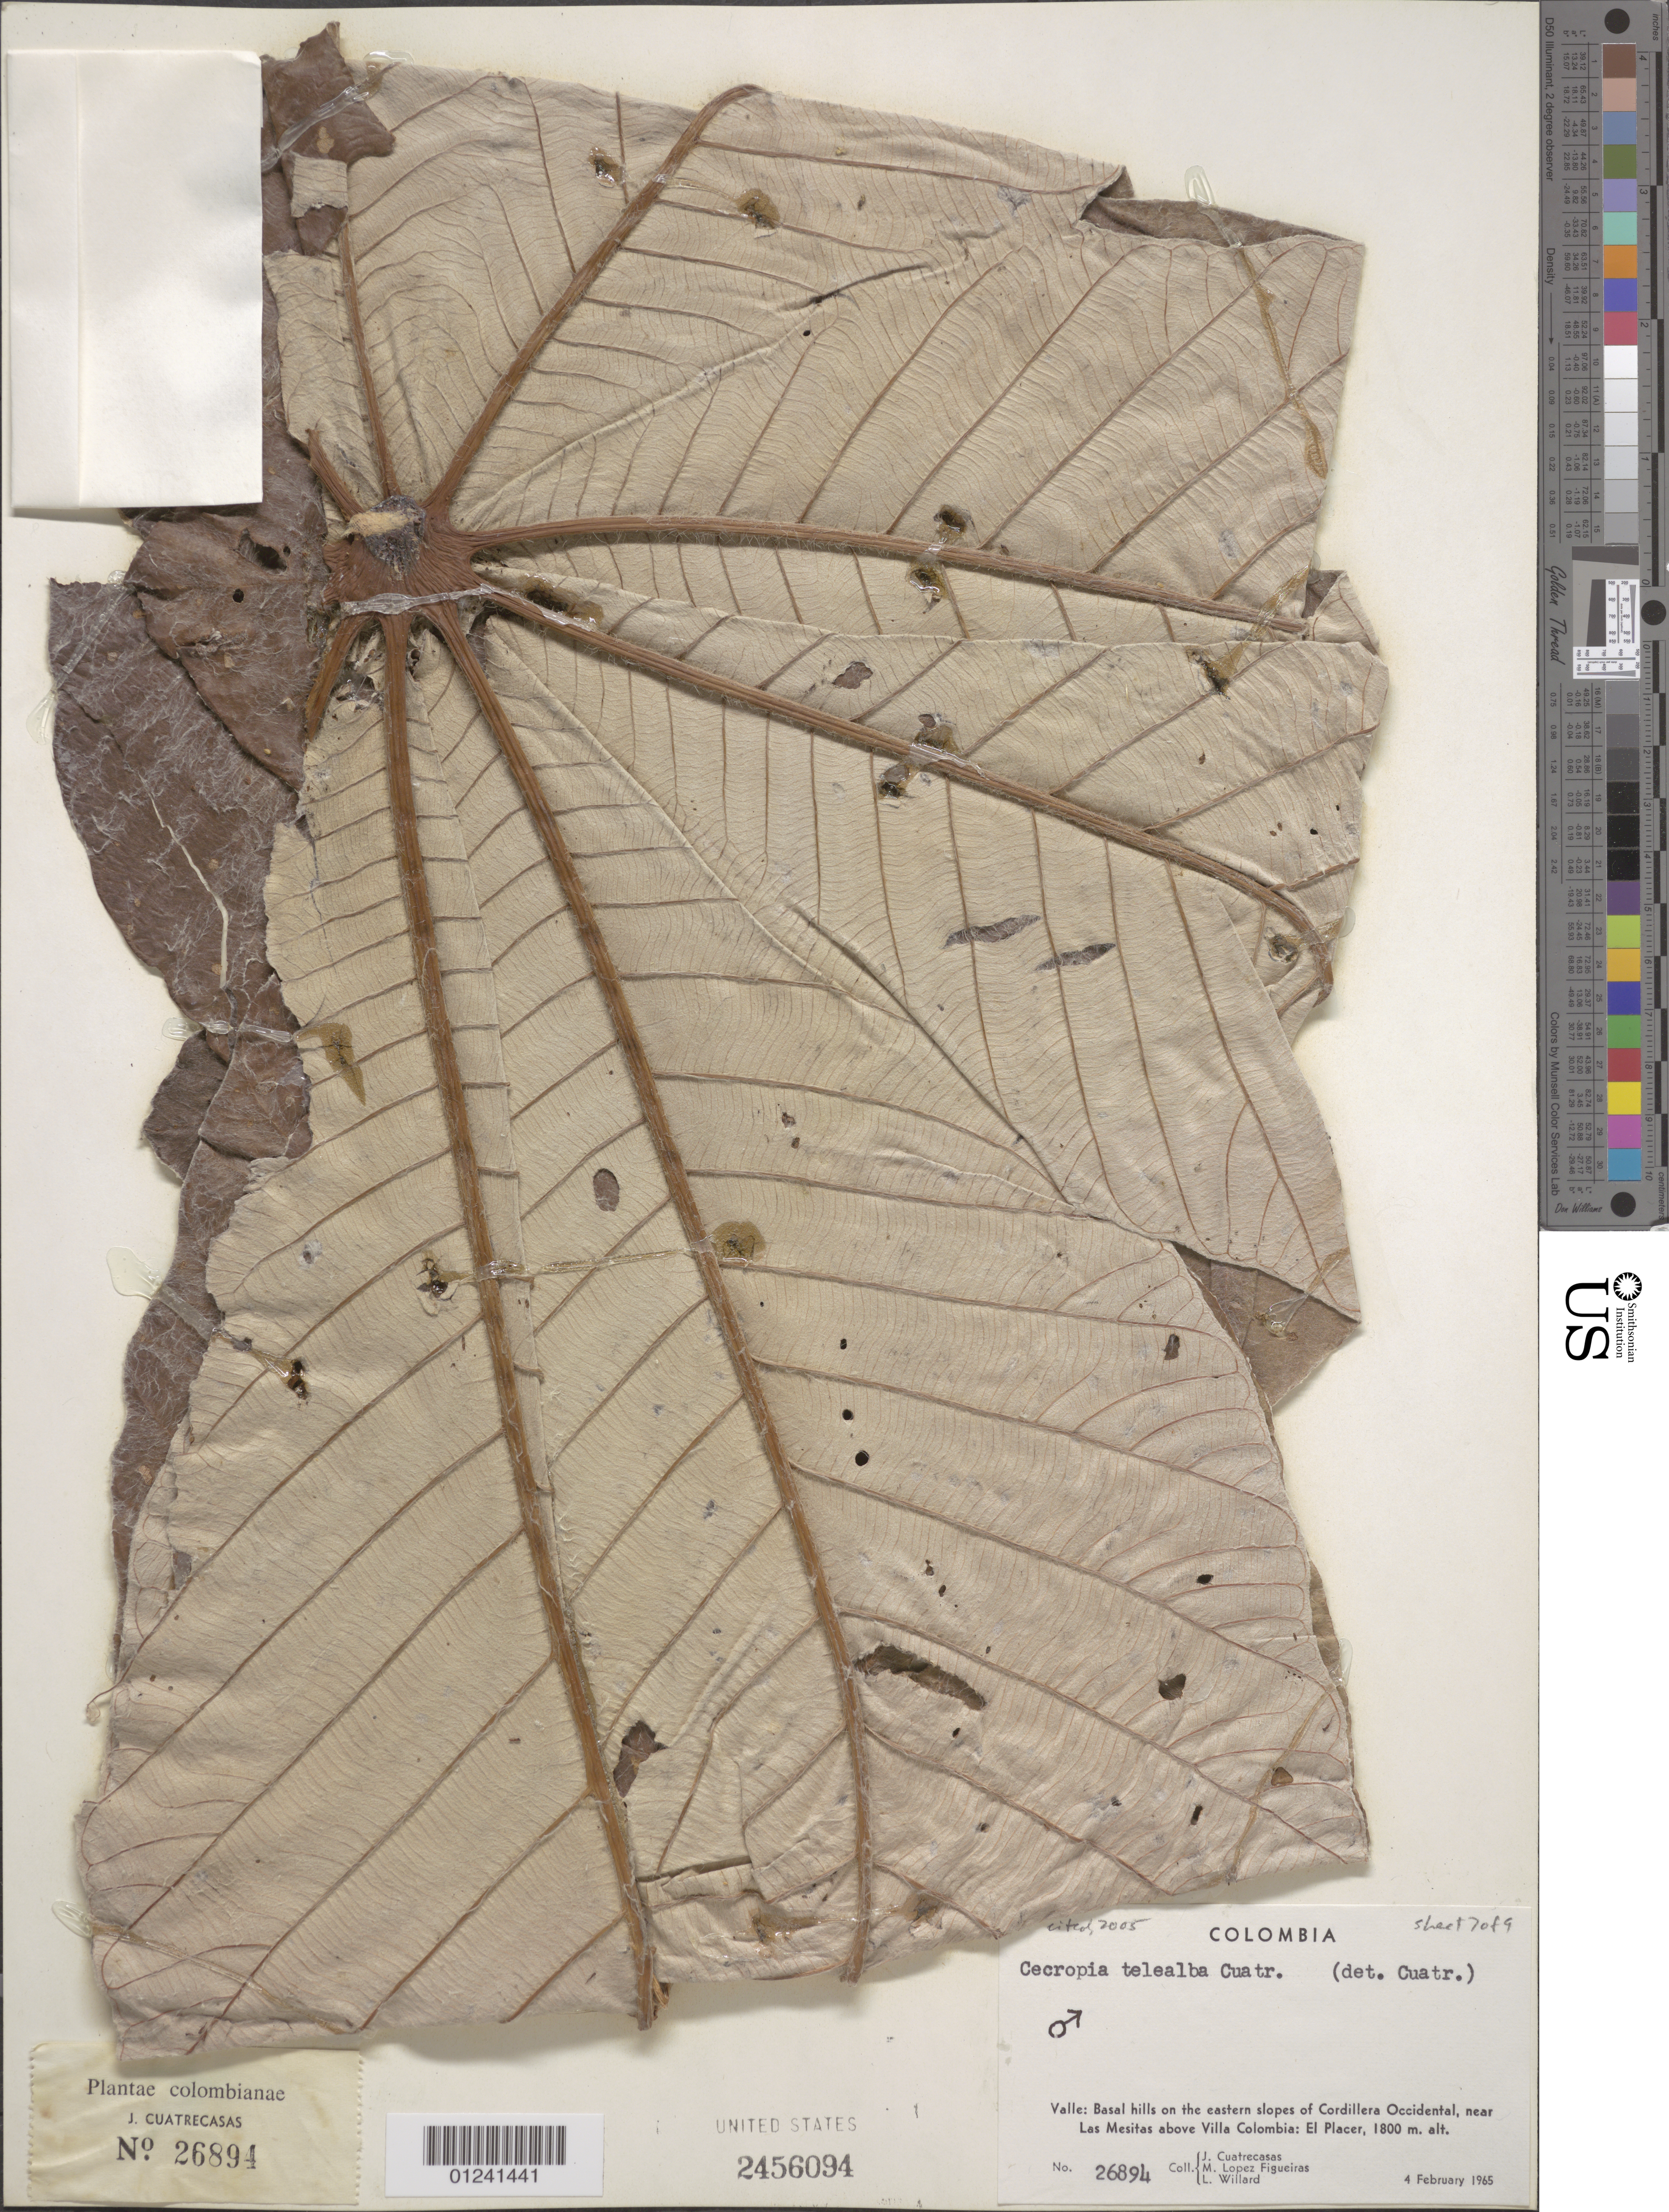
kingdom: Plantae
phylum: Tracheophyta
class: Magnoliopsida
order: Rosales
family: Urticaceae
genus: Cecropia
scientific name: Cecropia telealba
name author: Cuatrec.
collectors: J. Cuatrecasas, M. López Figueiras & L. Willard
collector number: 26894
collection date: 1965-02-04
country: Colombia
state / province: Valle del Cauca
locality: Basal hills on the eastern slopes of Cordillera Occidental, near Las Mesitas above Villa Colombia, El Placer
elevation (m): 1800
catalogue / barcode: US 2456094